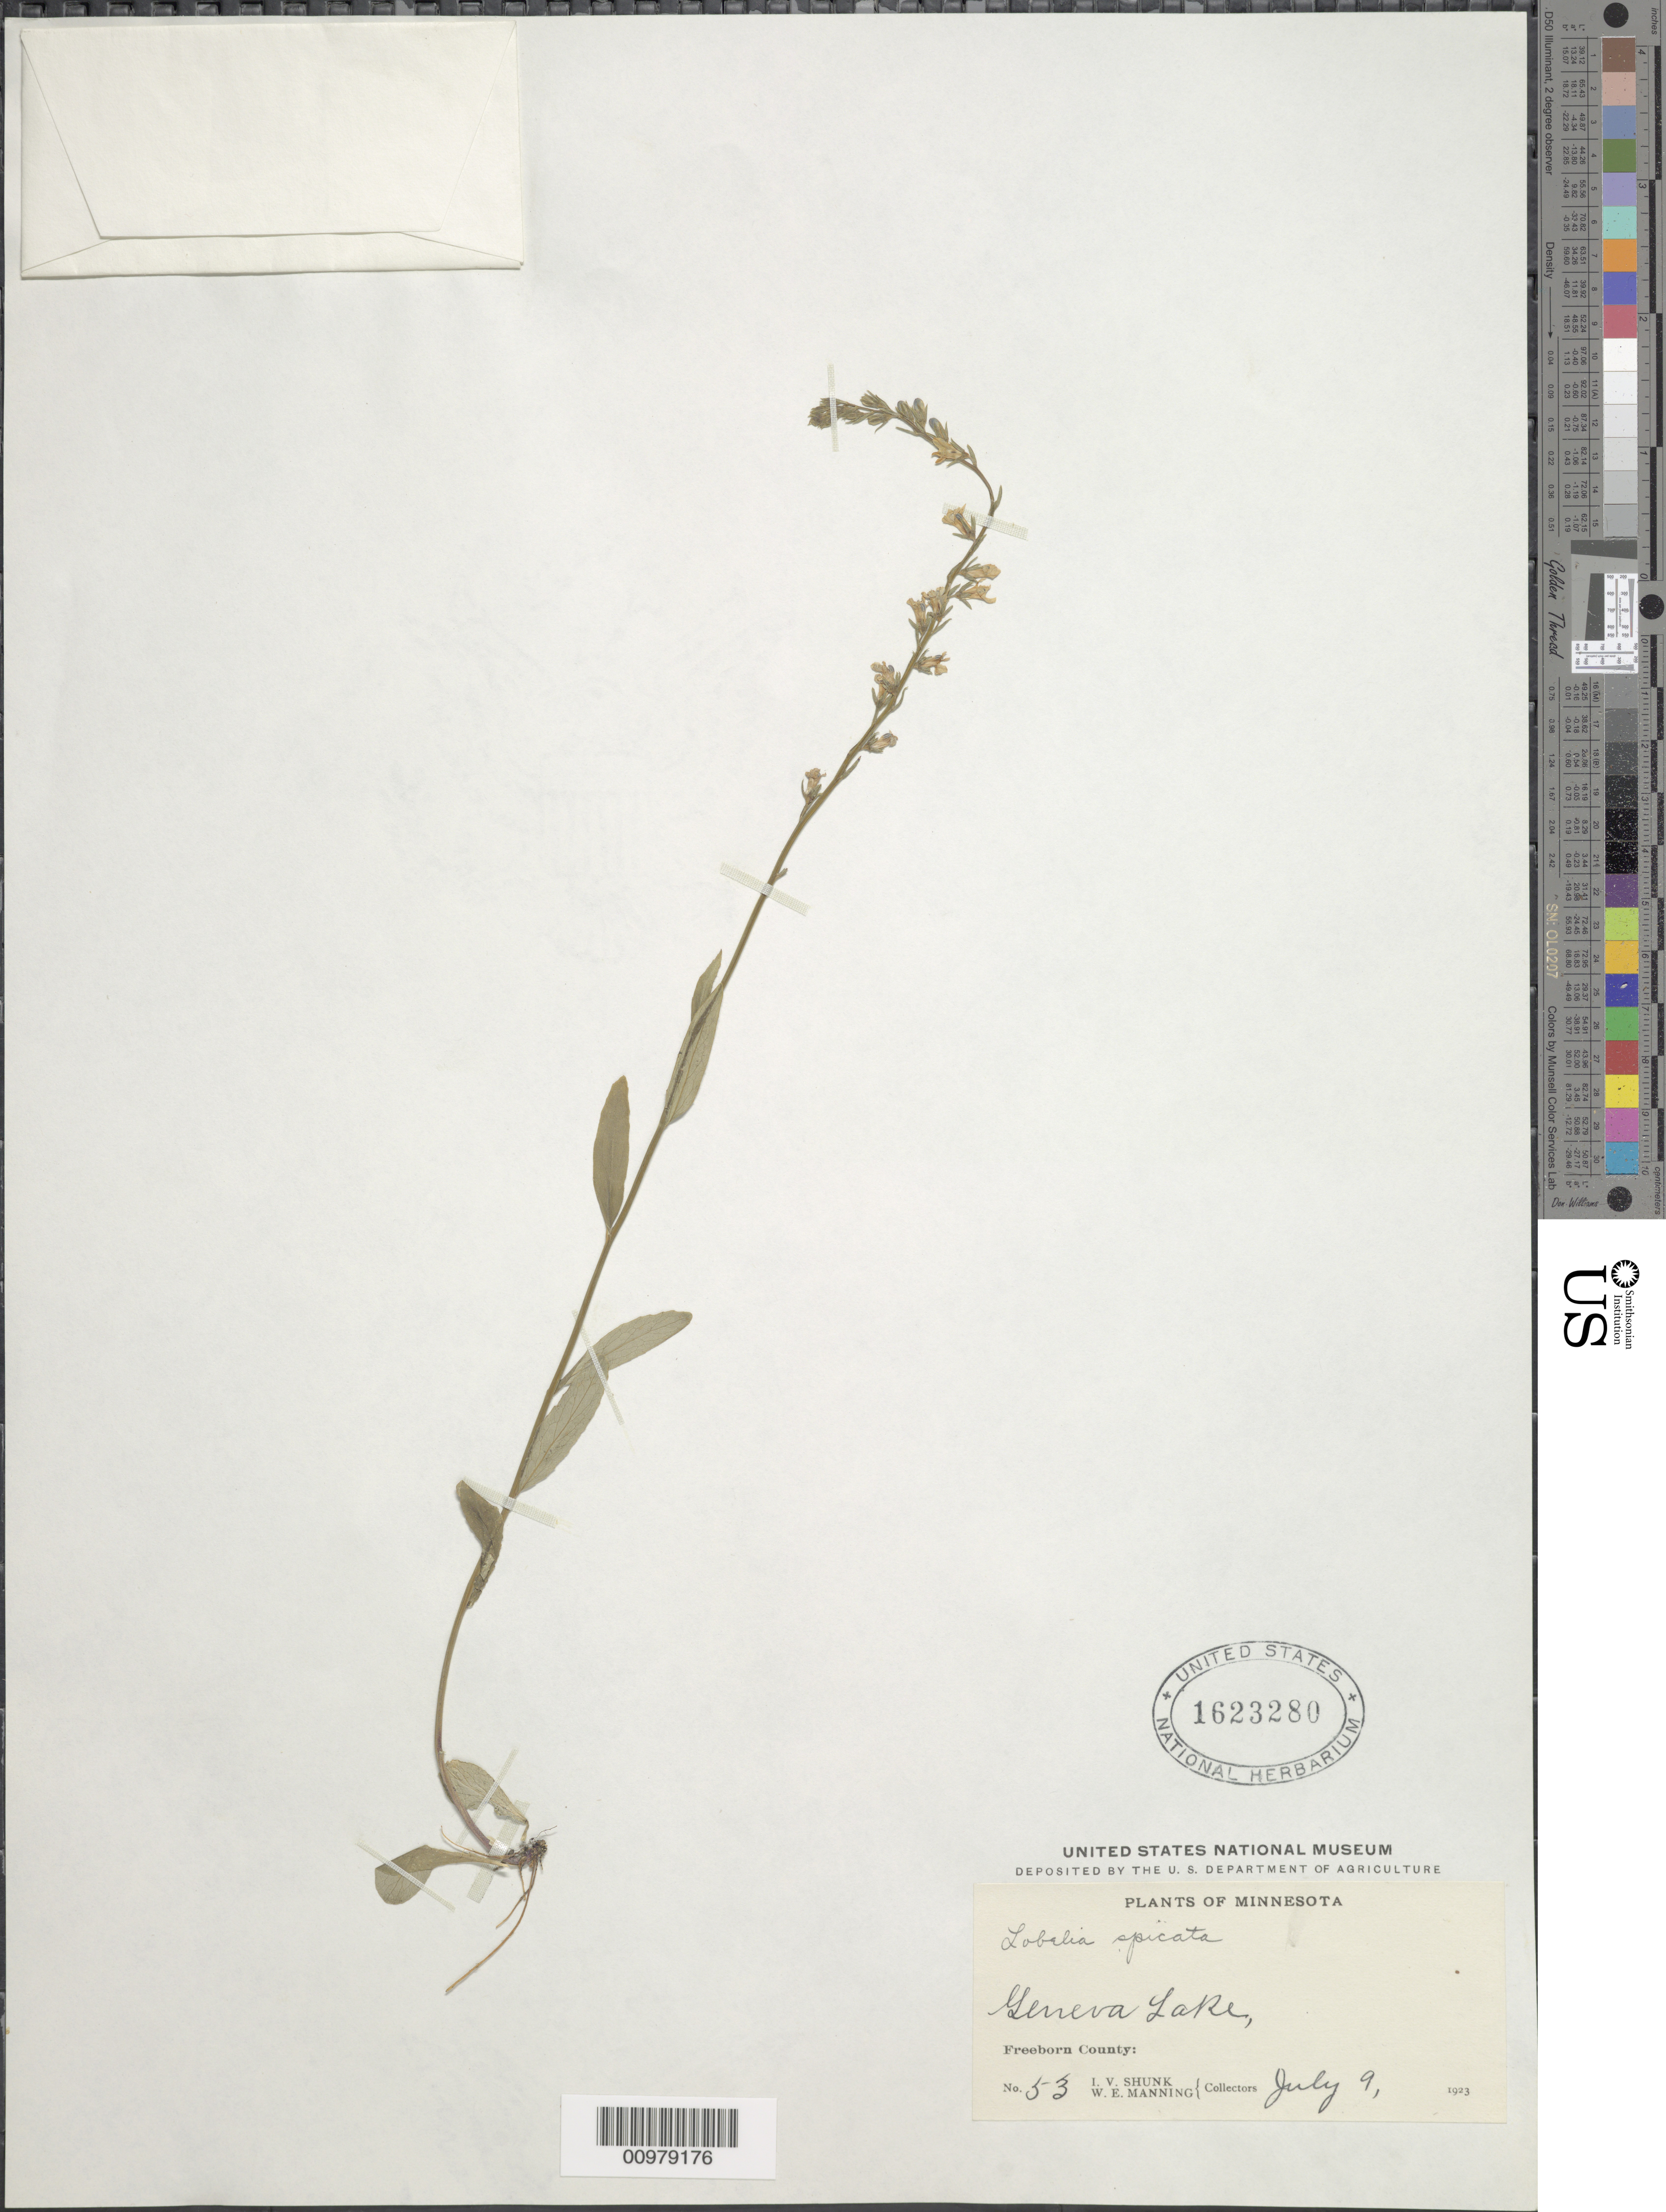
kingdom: Plantae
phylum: Tracheophyta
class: Magnoliopsida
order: Asterales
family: Campanulaceae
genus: Lobelia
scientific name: Lobelia spicata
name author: Lam.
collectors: I. Shunk & W. Manning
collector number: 53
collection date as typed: July 9, 1923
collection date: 1923-07-09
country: United States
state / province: Minnesota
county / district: Freeborn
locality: Geneva Lake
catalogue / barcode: US 1623280